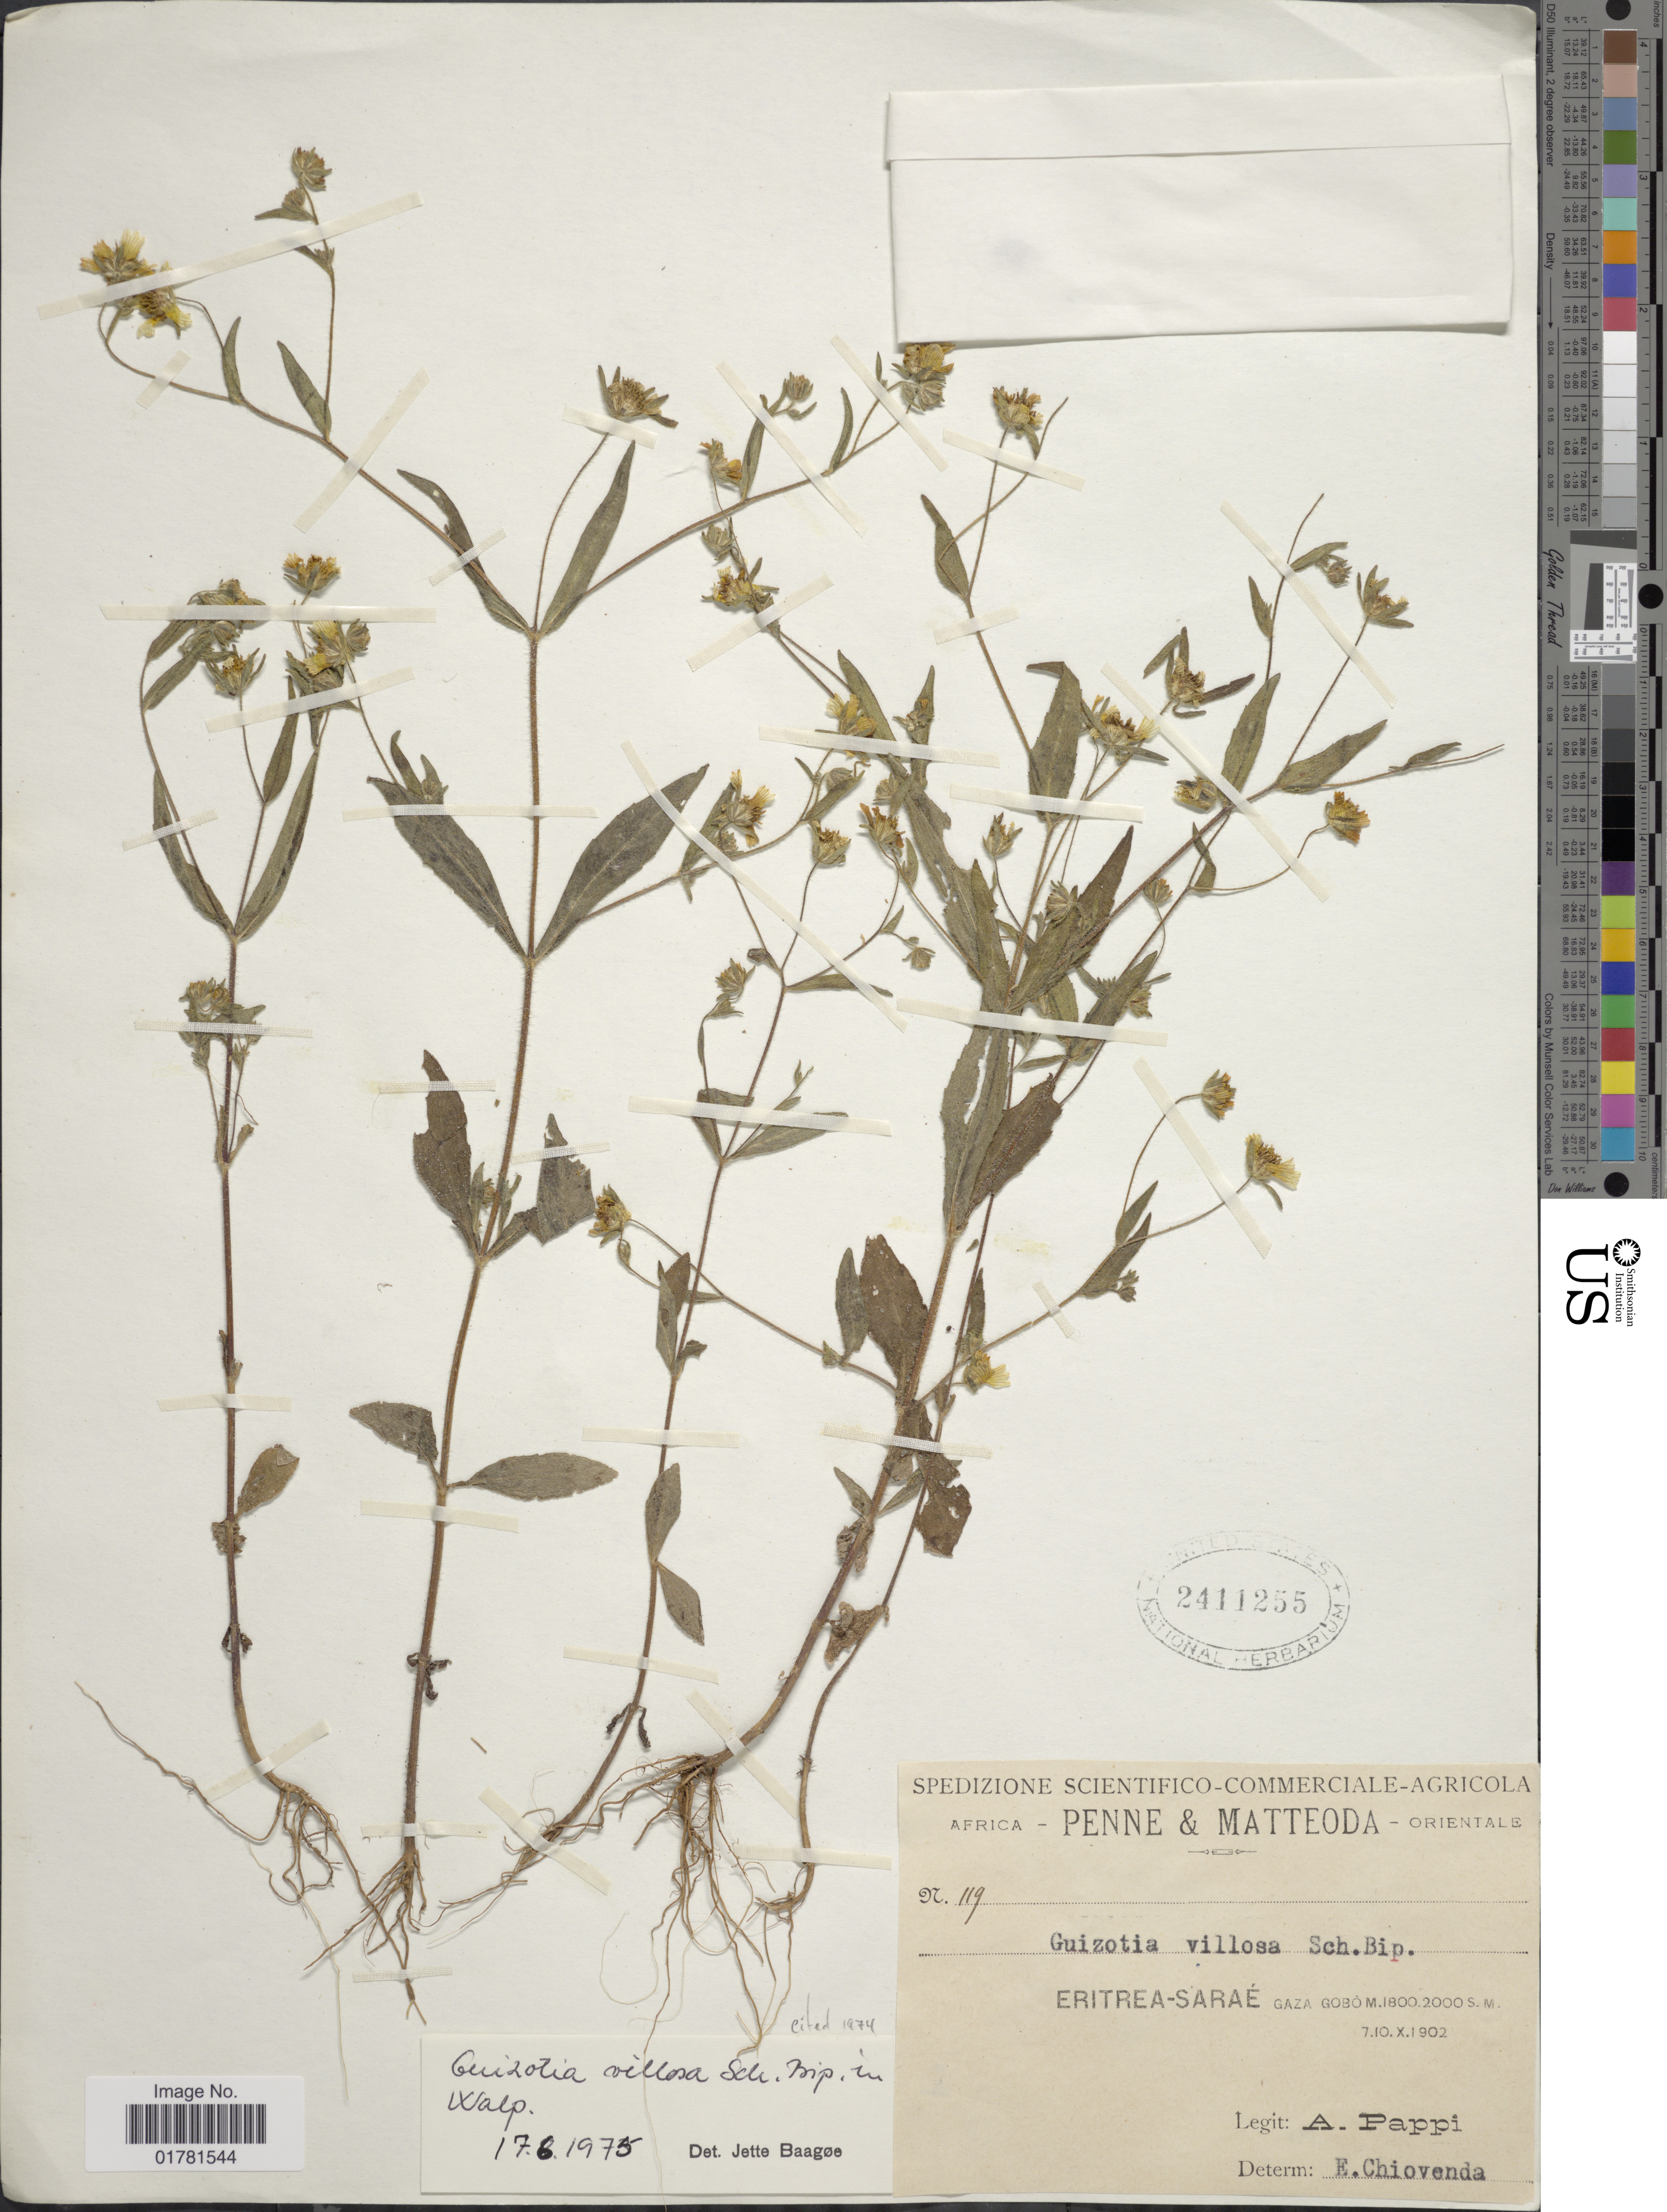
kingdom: Plantae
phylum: Tracheophyta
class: Magnoliopsida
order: Asterales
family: Asteraceae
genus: Guizotia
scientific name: Guizotia villosa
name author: Sch. Bip.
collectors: A. Pappi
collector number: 119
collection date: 1902-10-07/1902-10-10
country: Eritrea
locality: Africa - Penne & Matteoda Orientale, Saraé Gaza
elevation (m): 1800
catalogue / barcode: US 2411255